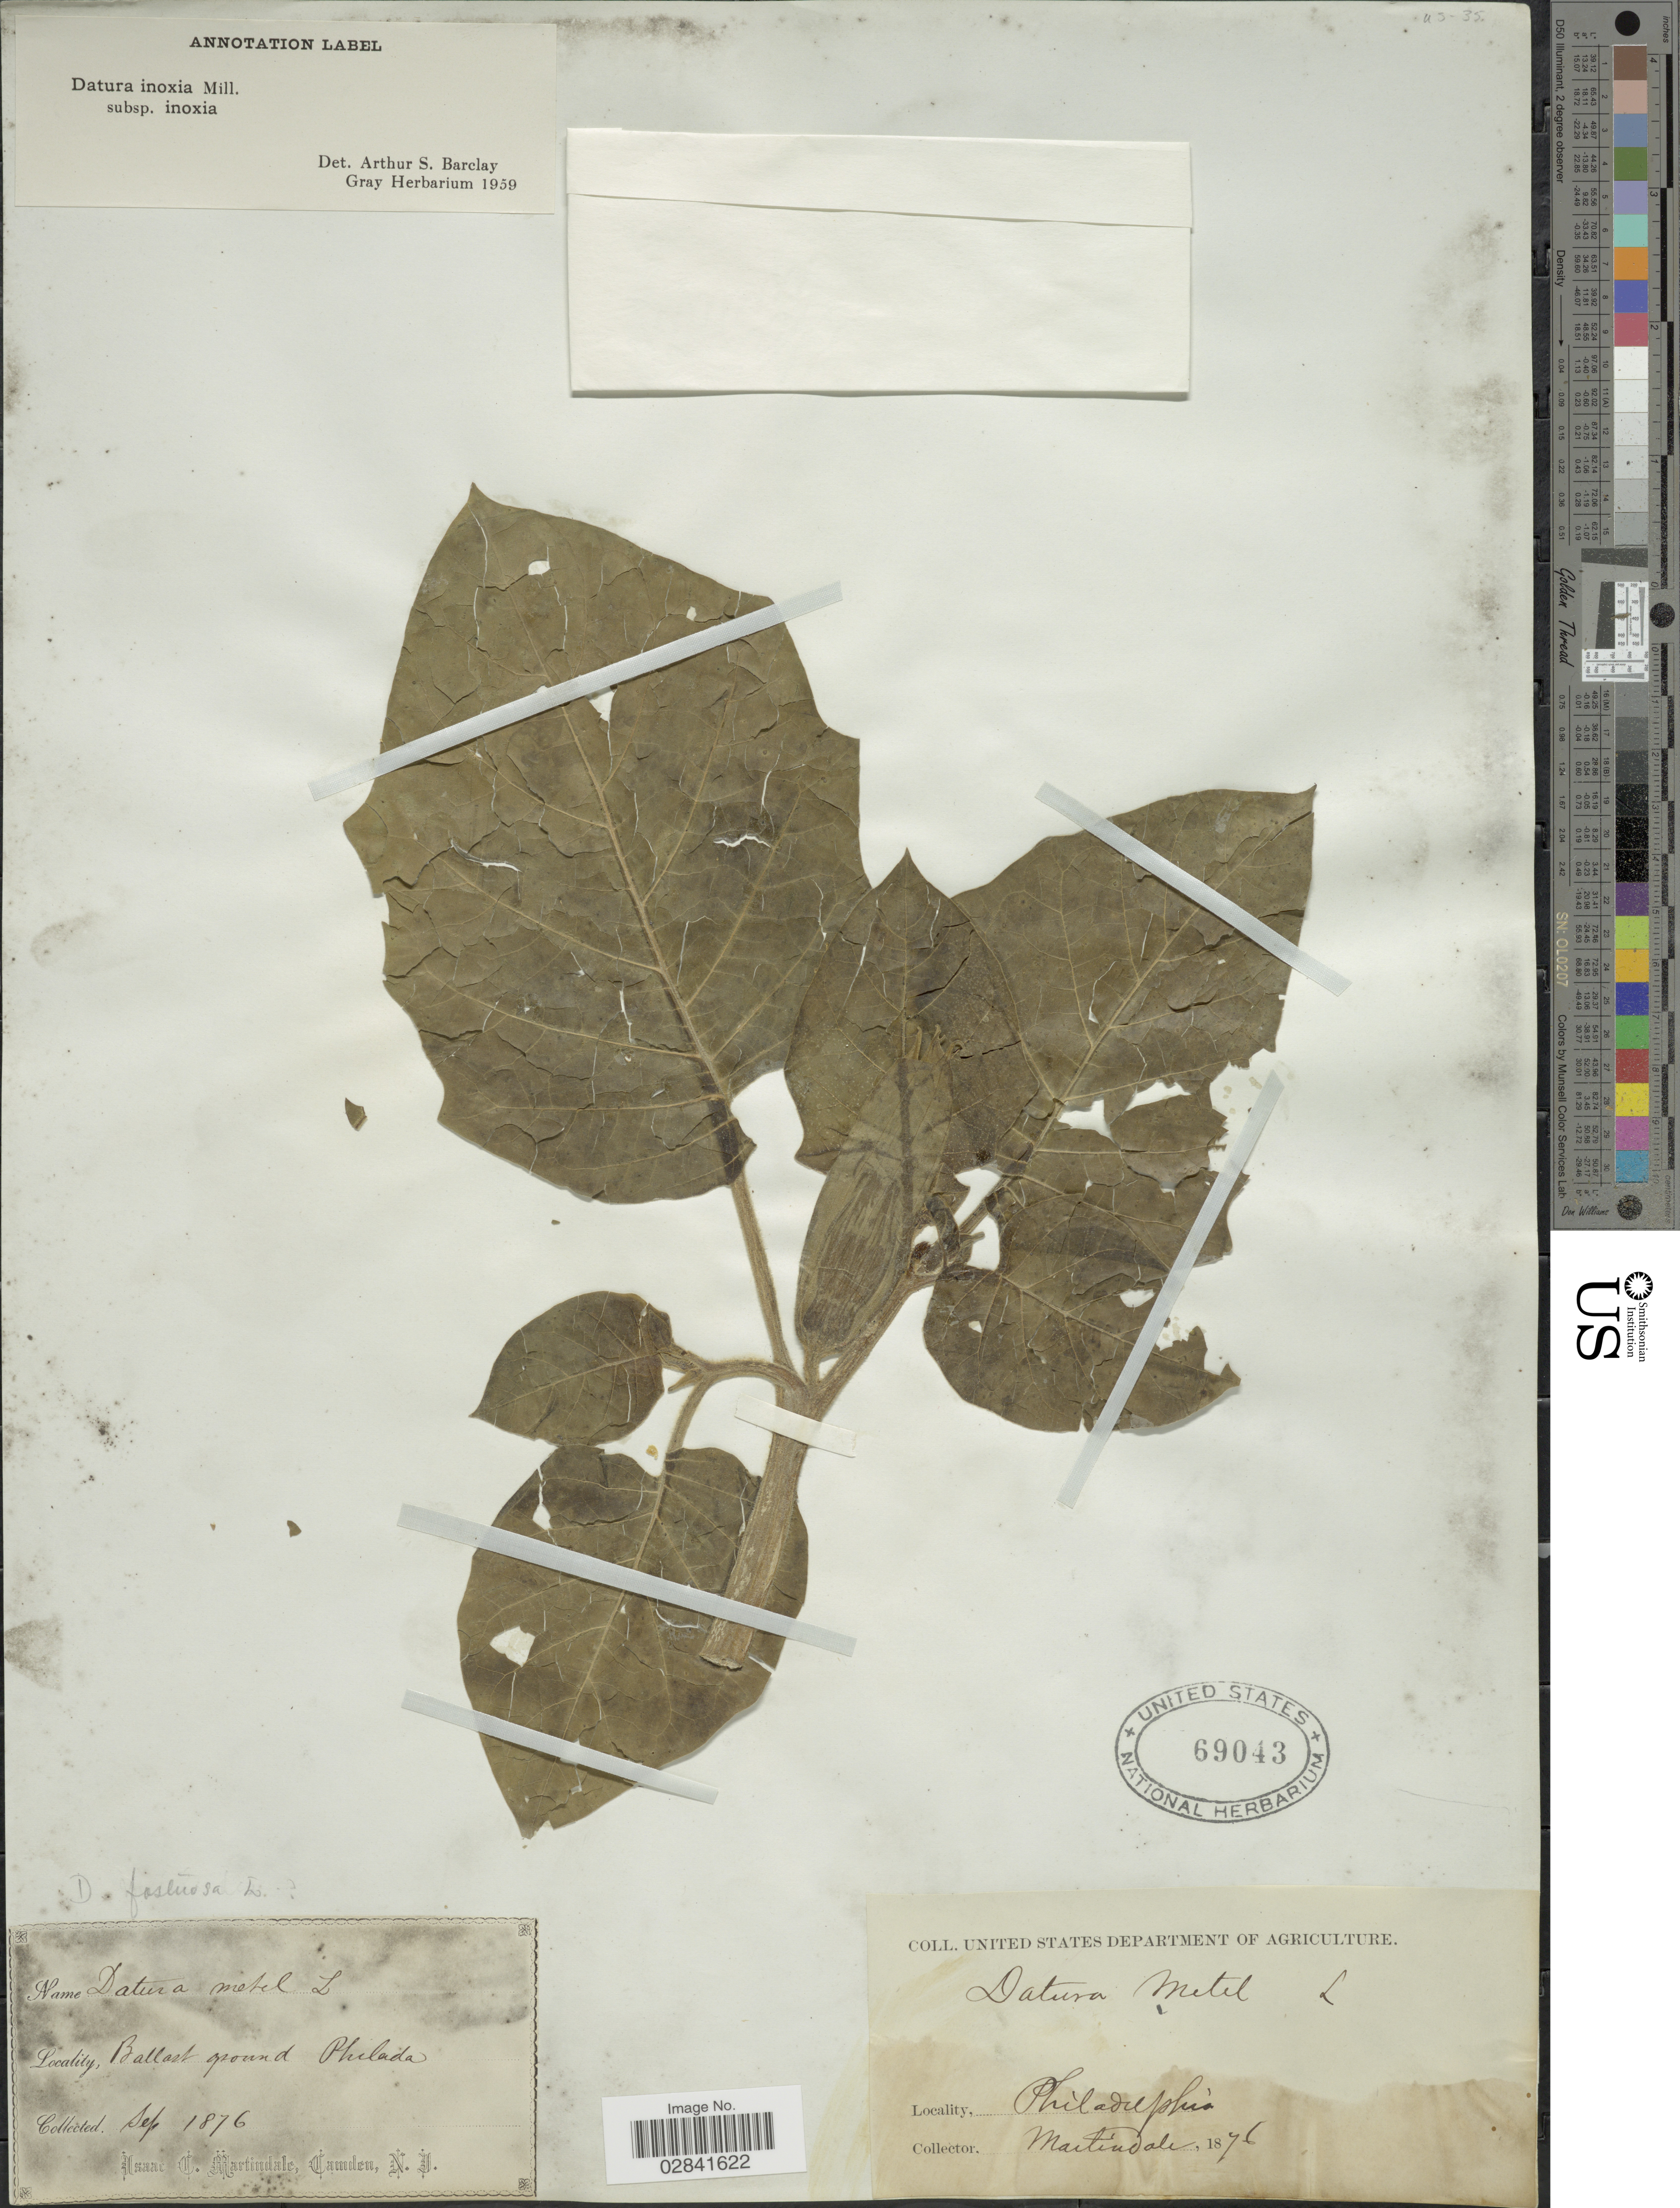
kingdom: Plantae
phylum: Tracheophyta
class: Magnoliopsida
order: Solanales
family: Solanaceae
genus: Datura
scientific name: Datura metel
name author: L.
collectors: I. C. Martindale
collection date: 1876-09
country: United States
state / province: Pennsylvania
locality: Ballast ground Philada. Philadelphia.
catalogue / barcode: US 69043